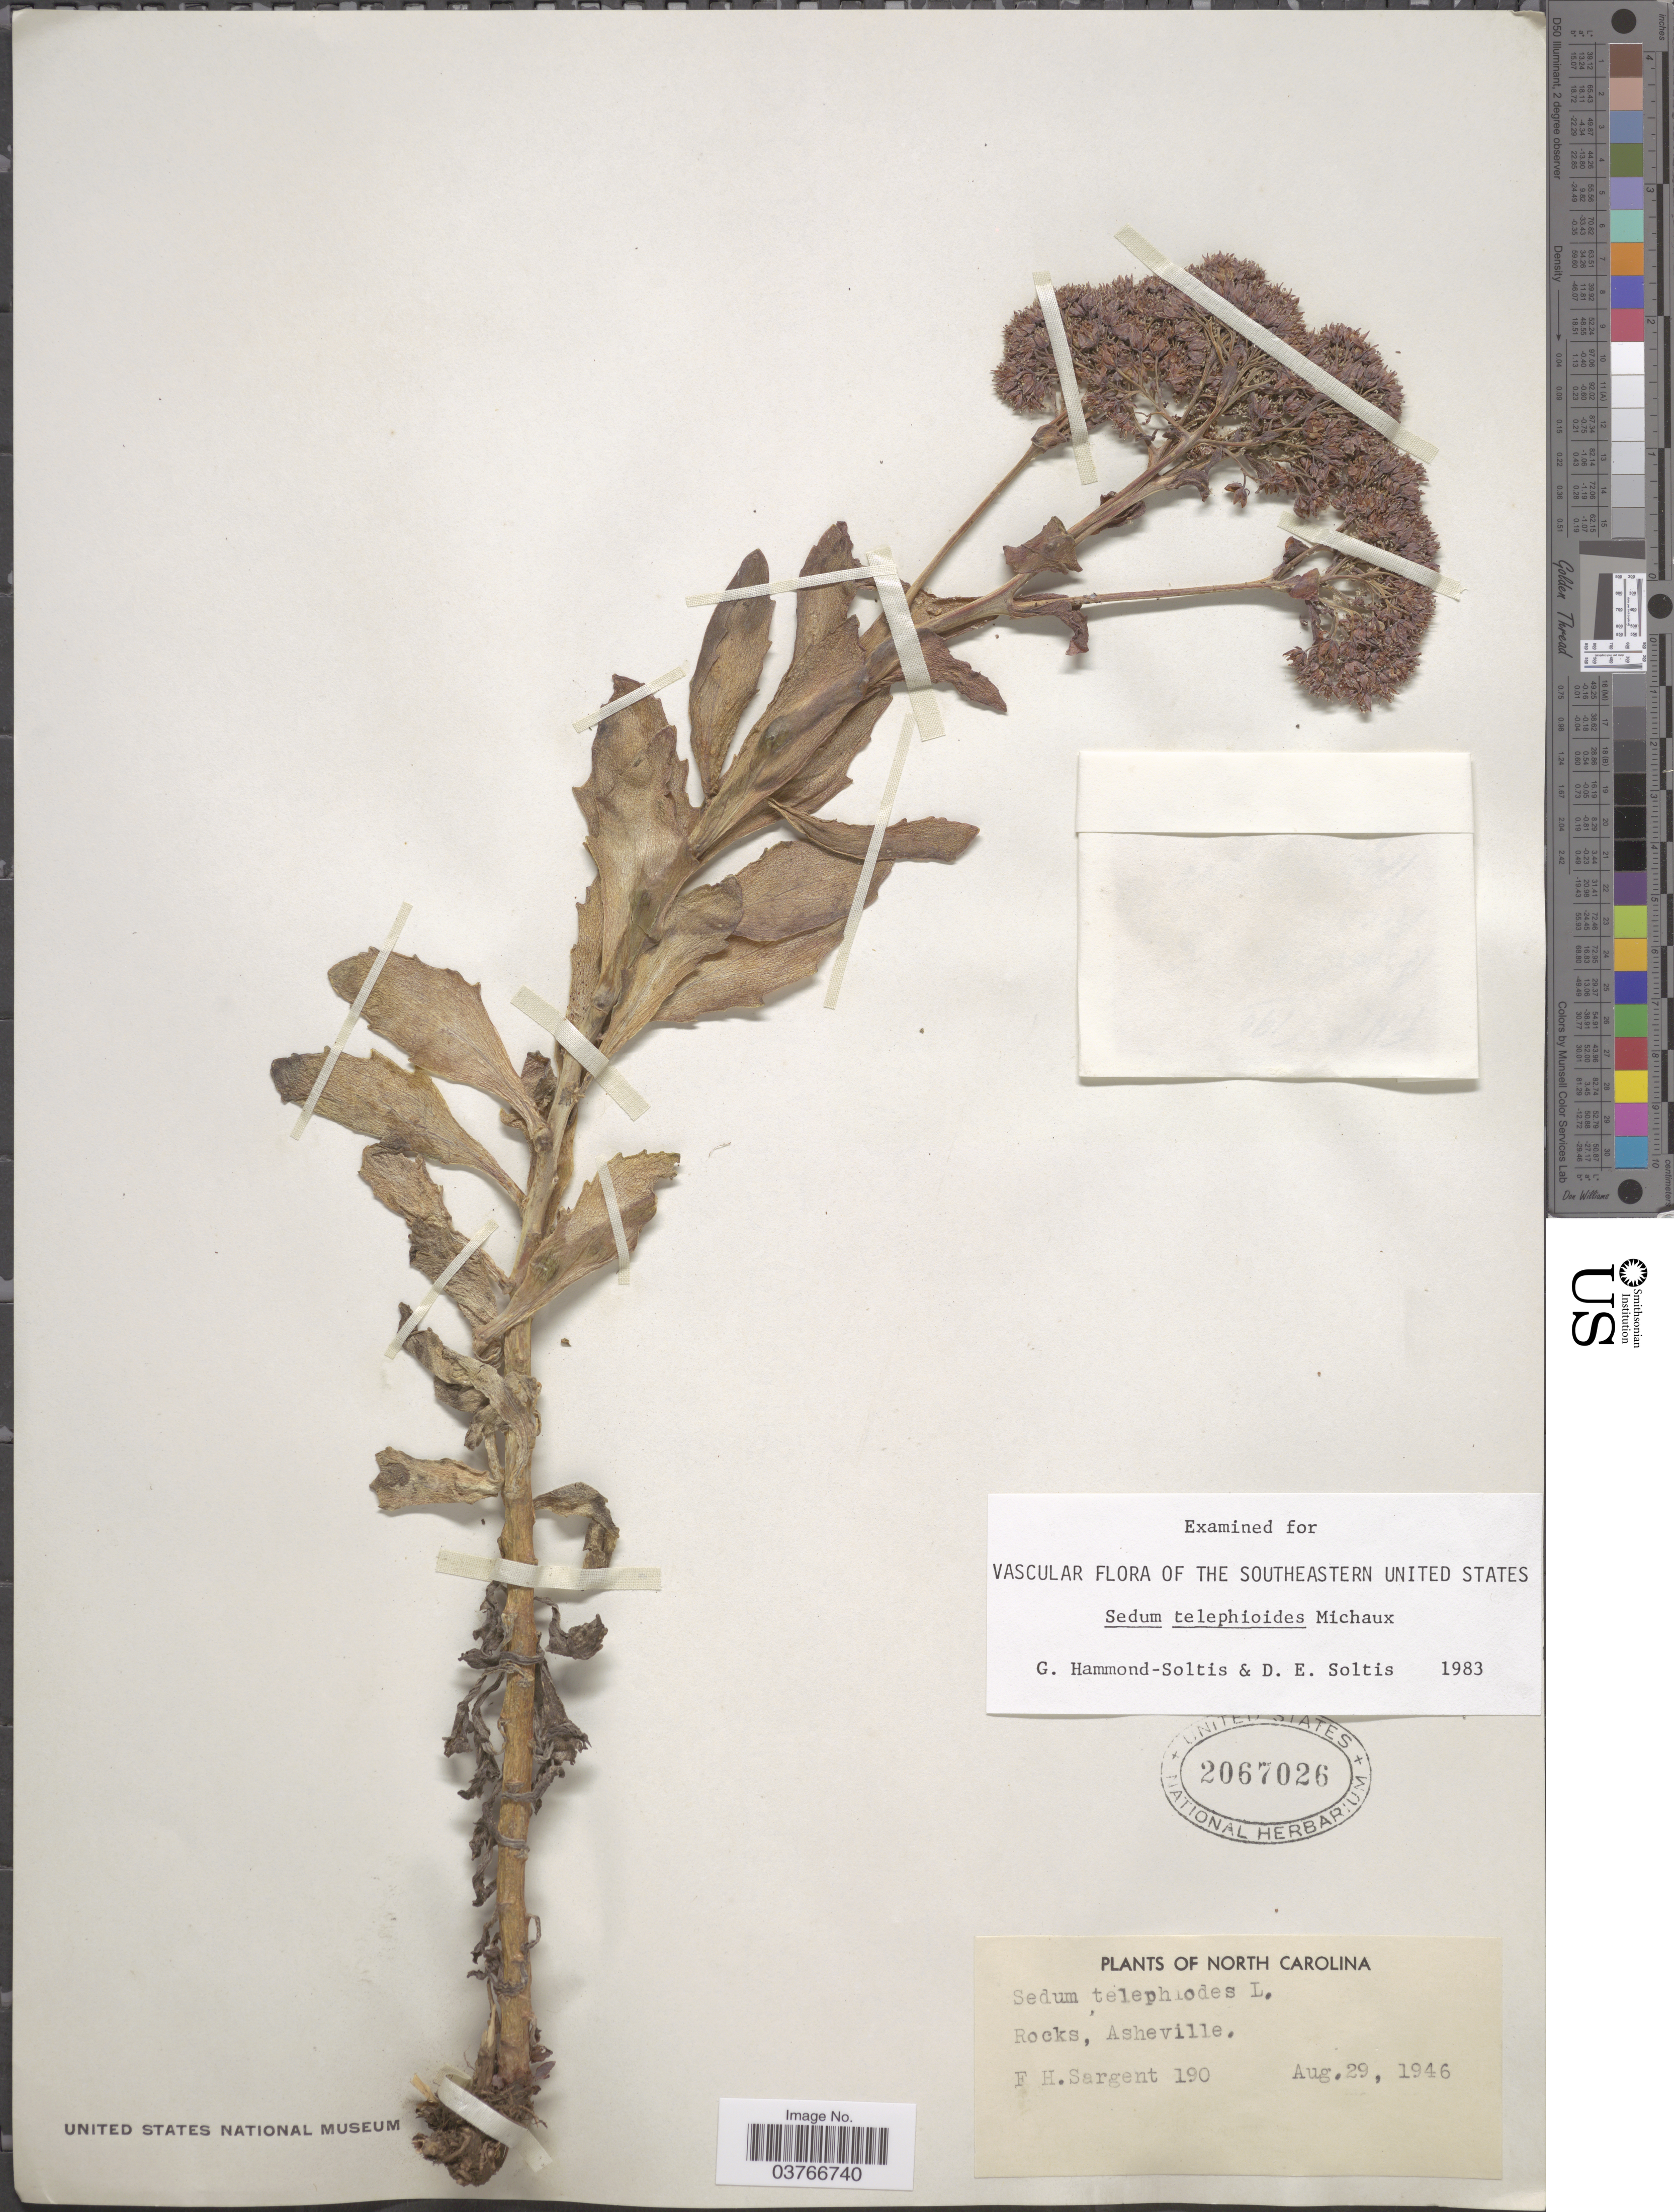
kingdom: Plantae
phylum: Tracheophyta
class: Magnoliopsida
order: Saxifragales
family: Crassulaceae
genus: Hylotelephium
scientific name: Hylotelephium telephioides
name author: (Michx.) H. Ohba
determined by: Strong, Mark T., (BOT), Smithsonian Institution - National Museum of Natural History (UNITED STATES)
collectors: F. H. Sargent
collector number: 190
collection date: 1946-08-29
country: United States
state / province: North Carolina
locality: Rocks, Asheville.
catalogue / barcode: US 2067026